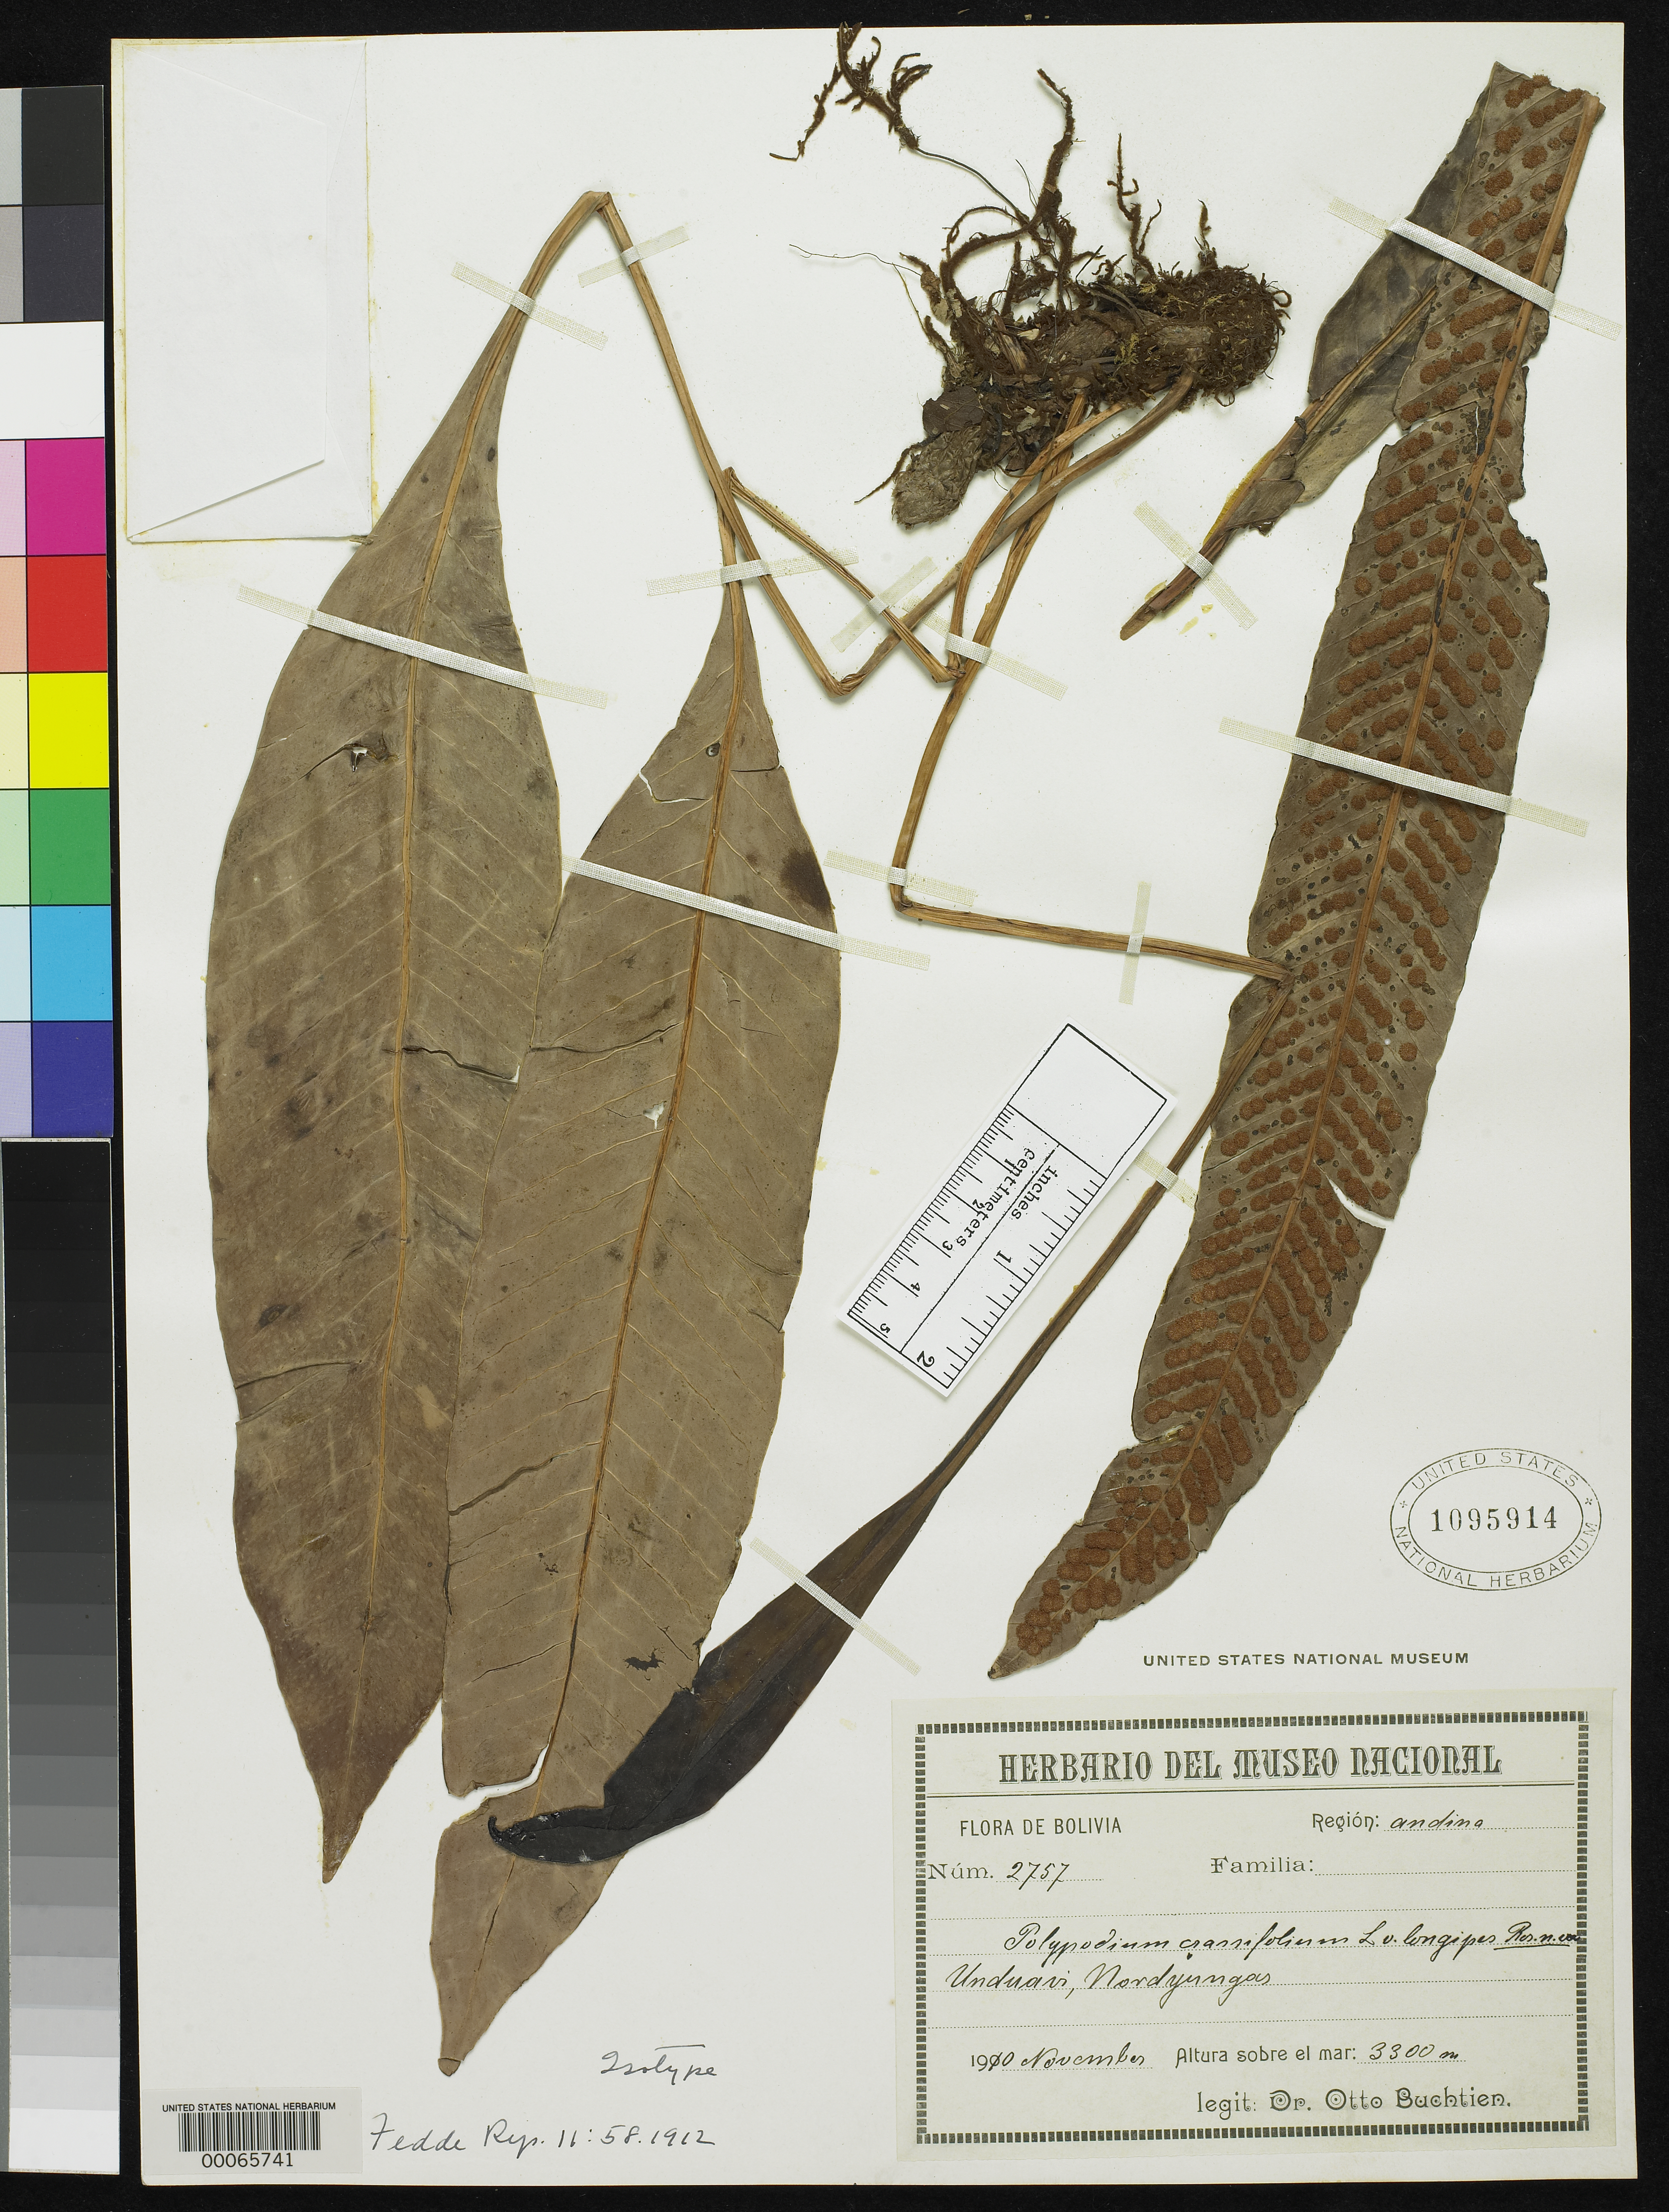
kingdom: Plantae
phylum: Tracheophyta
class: Polypodiopsida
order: Polypodiales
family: Polypodiaceae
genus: Polypodium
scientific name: Polypodium crassifolium var. longipes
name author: Rosenst.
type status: Isotype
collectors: O. Buchtien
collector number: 2757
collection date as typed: Nov 1910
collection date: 1910-11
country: Bolivia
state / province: La Paz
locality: Yungas, Unduavi.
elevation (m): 3300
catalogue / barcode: US 1095914